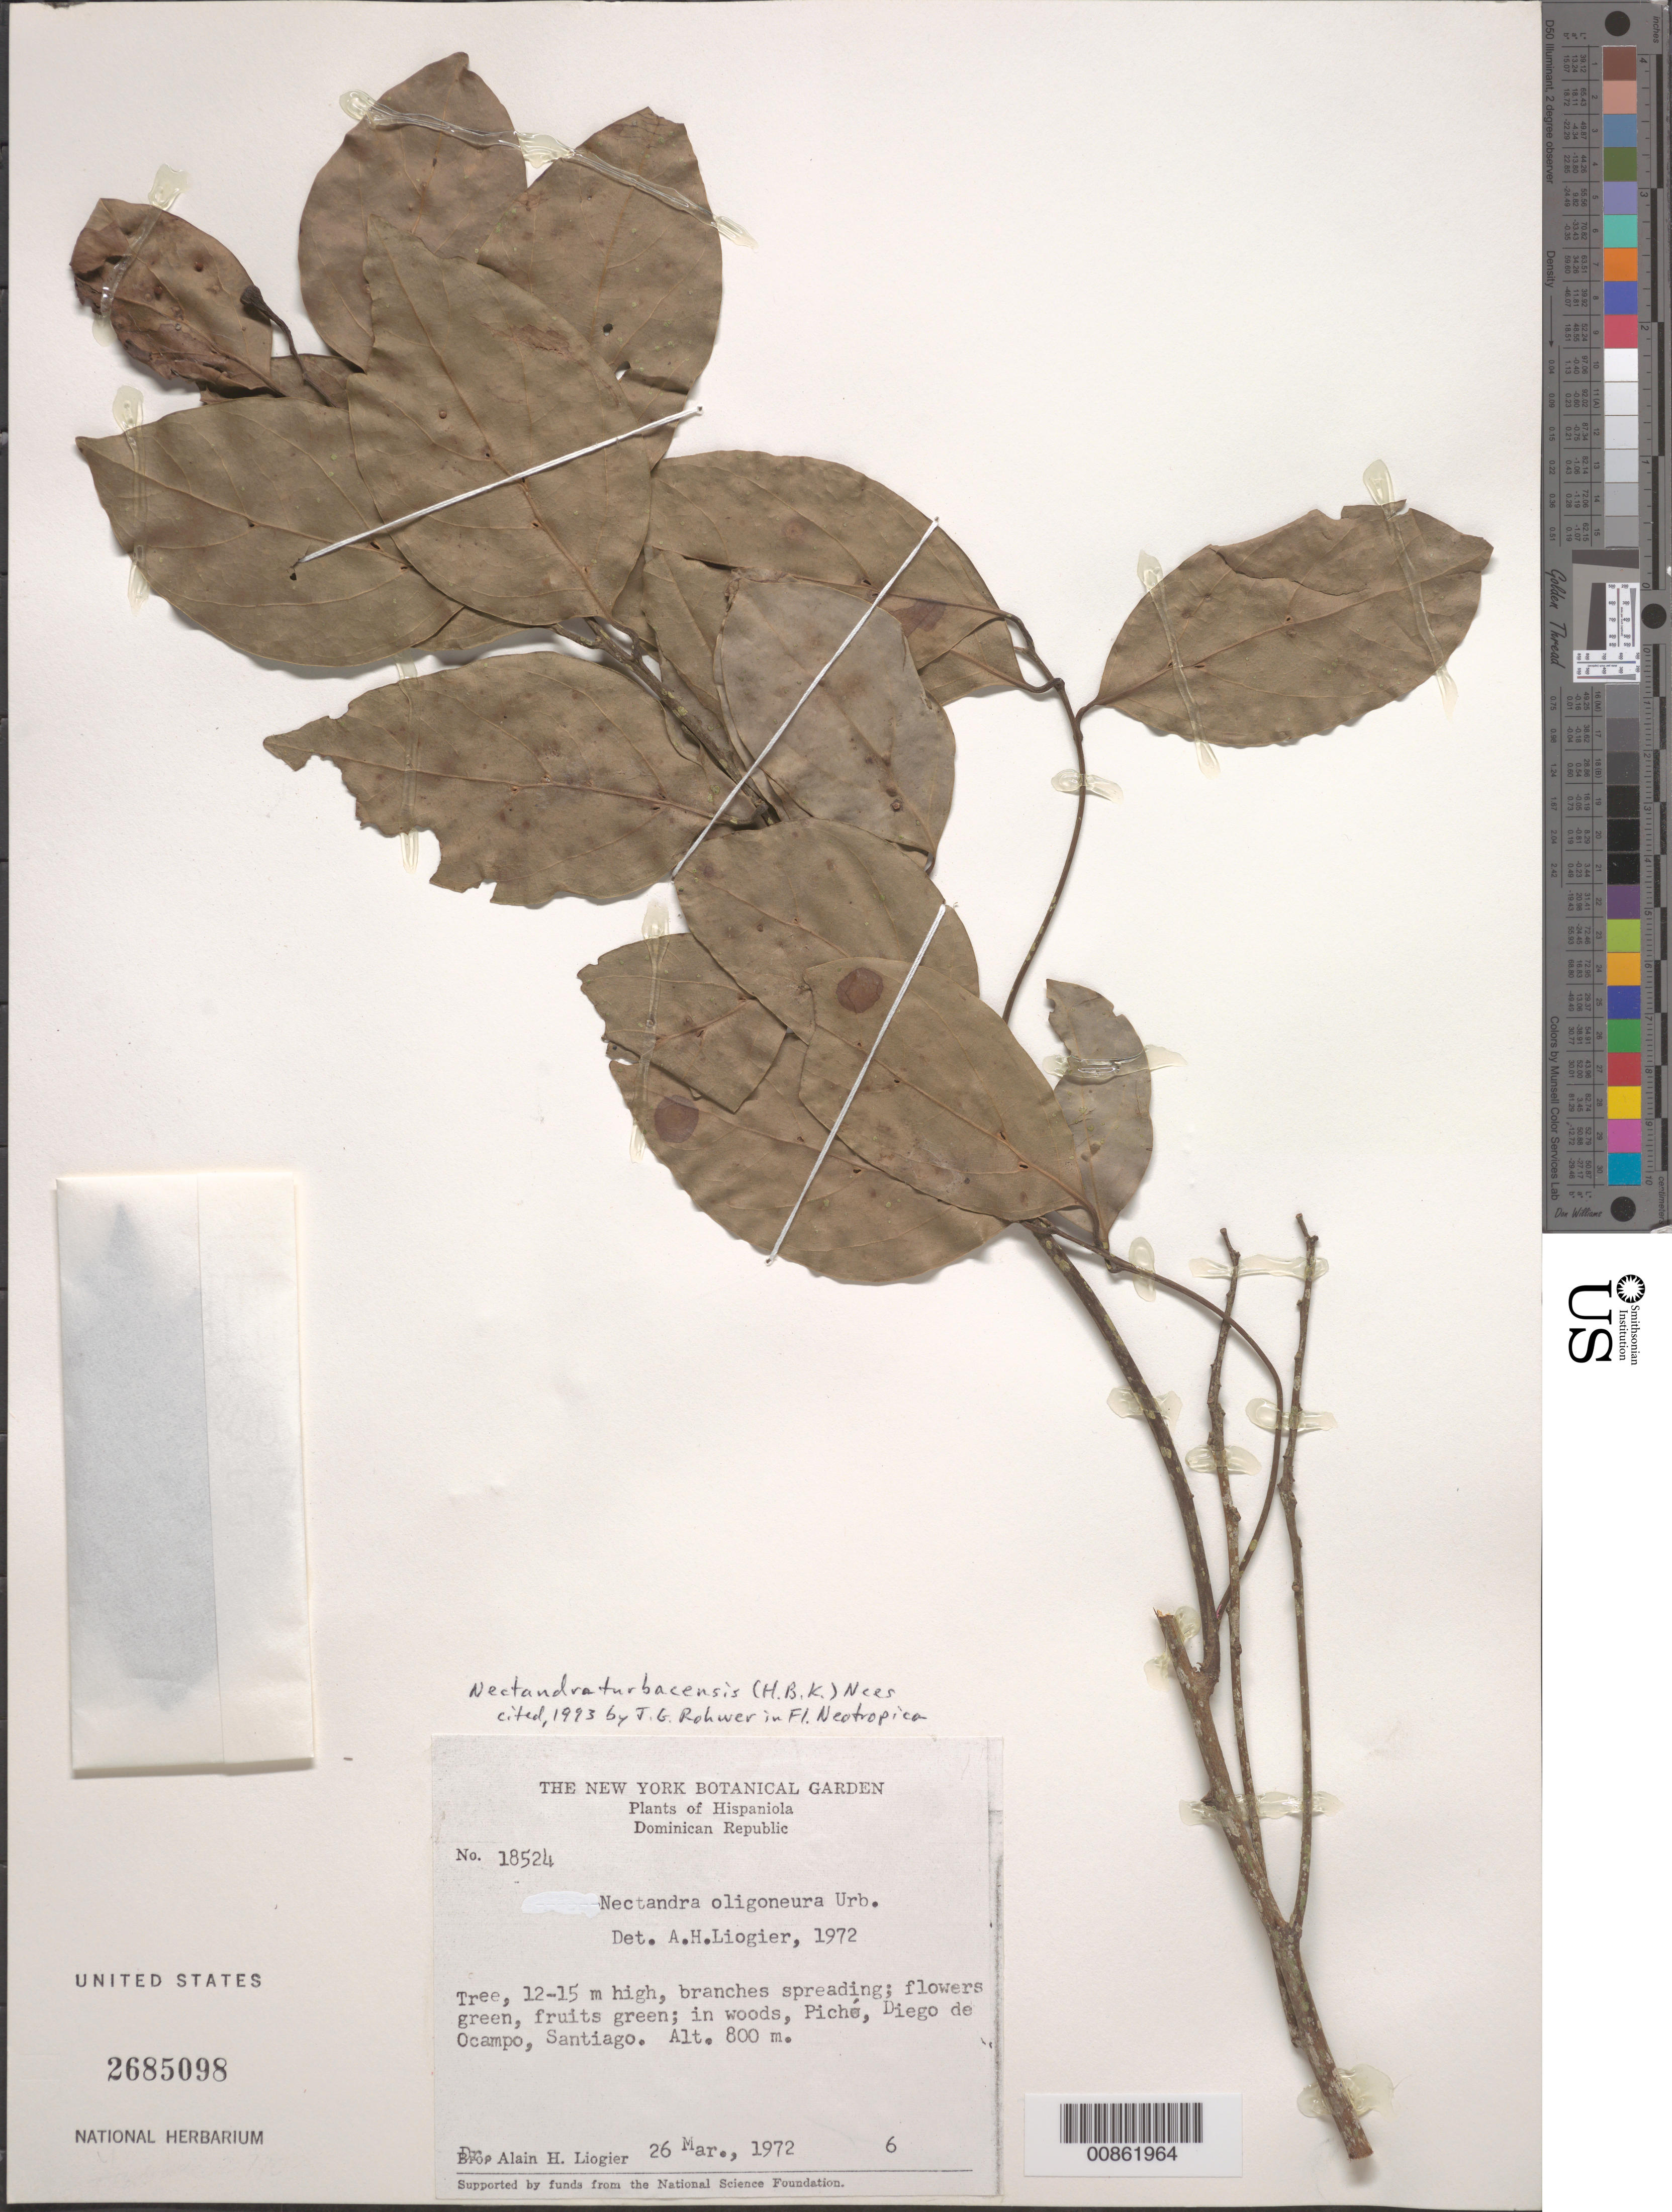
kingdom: Plantae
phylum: Tracheophyta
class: Magnoliopsida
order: Laurales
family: Lauraceae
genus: Nectandra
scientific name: Nectandra turbacensis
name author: (Kunth) Nees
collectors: A. H. Liogier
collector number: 18524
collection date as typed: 26 Mar 1972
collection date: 1972-03-26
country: Dominican Republic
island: Hispaniola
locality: Piché, Diego de Ocampo, Santiago.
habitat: In woods.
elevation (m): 800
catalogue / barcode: US 2685098